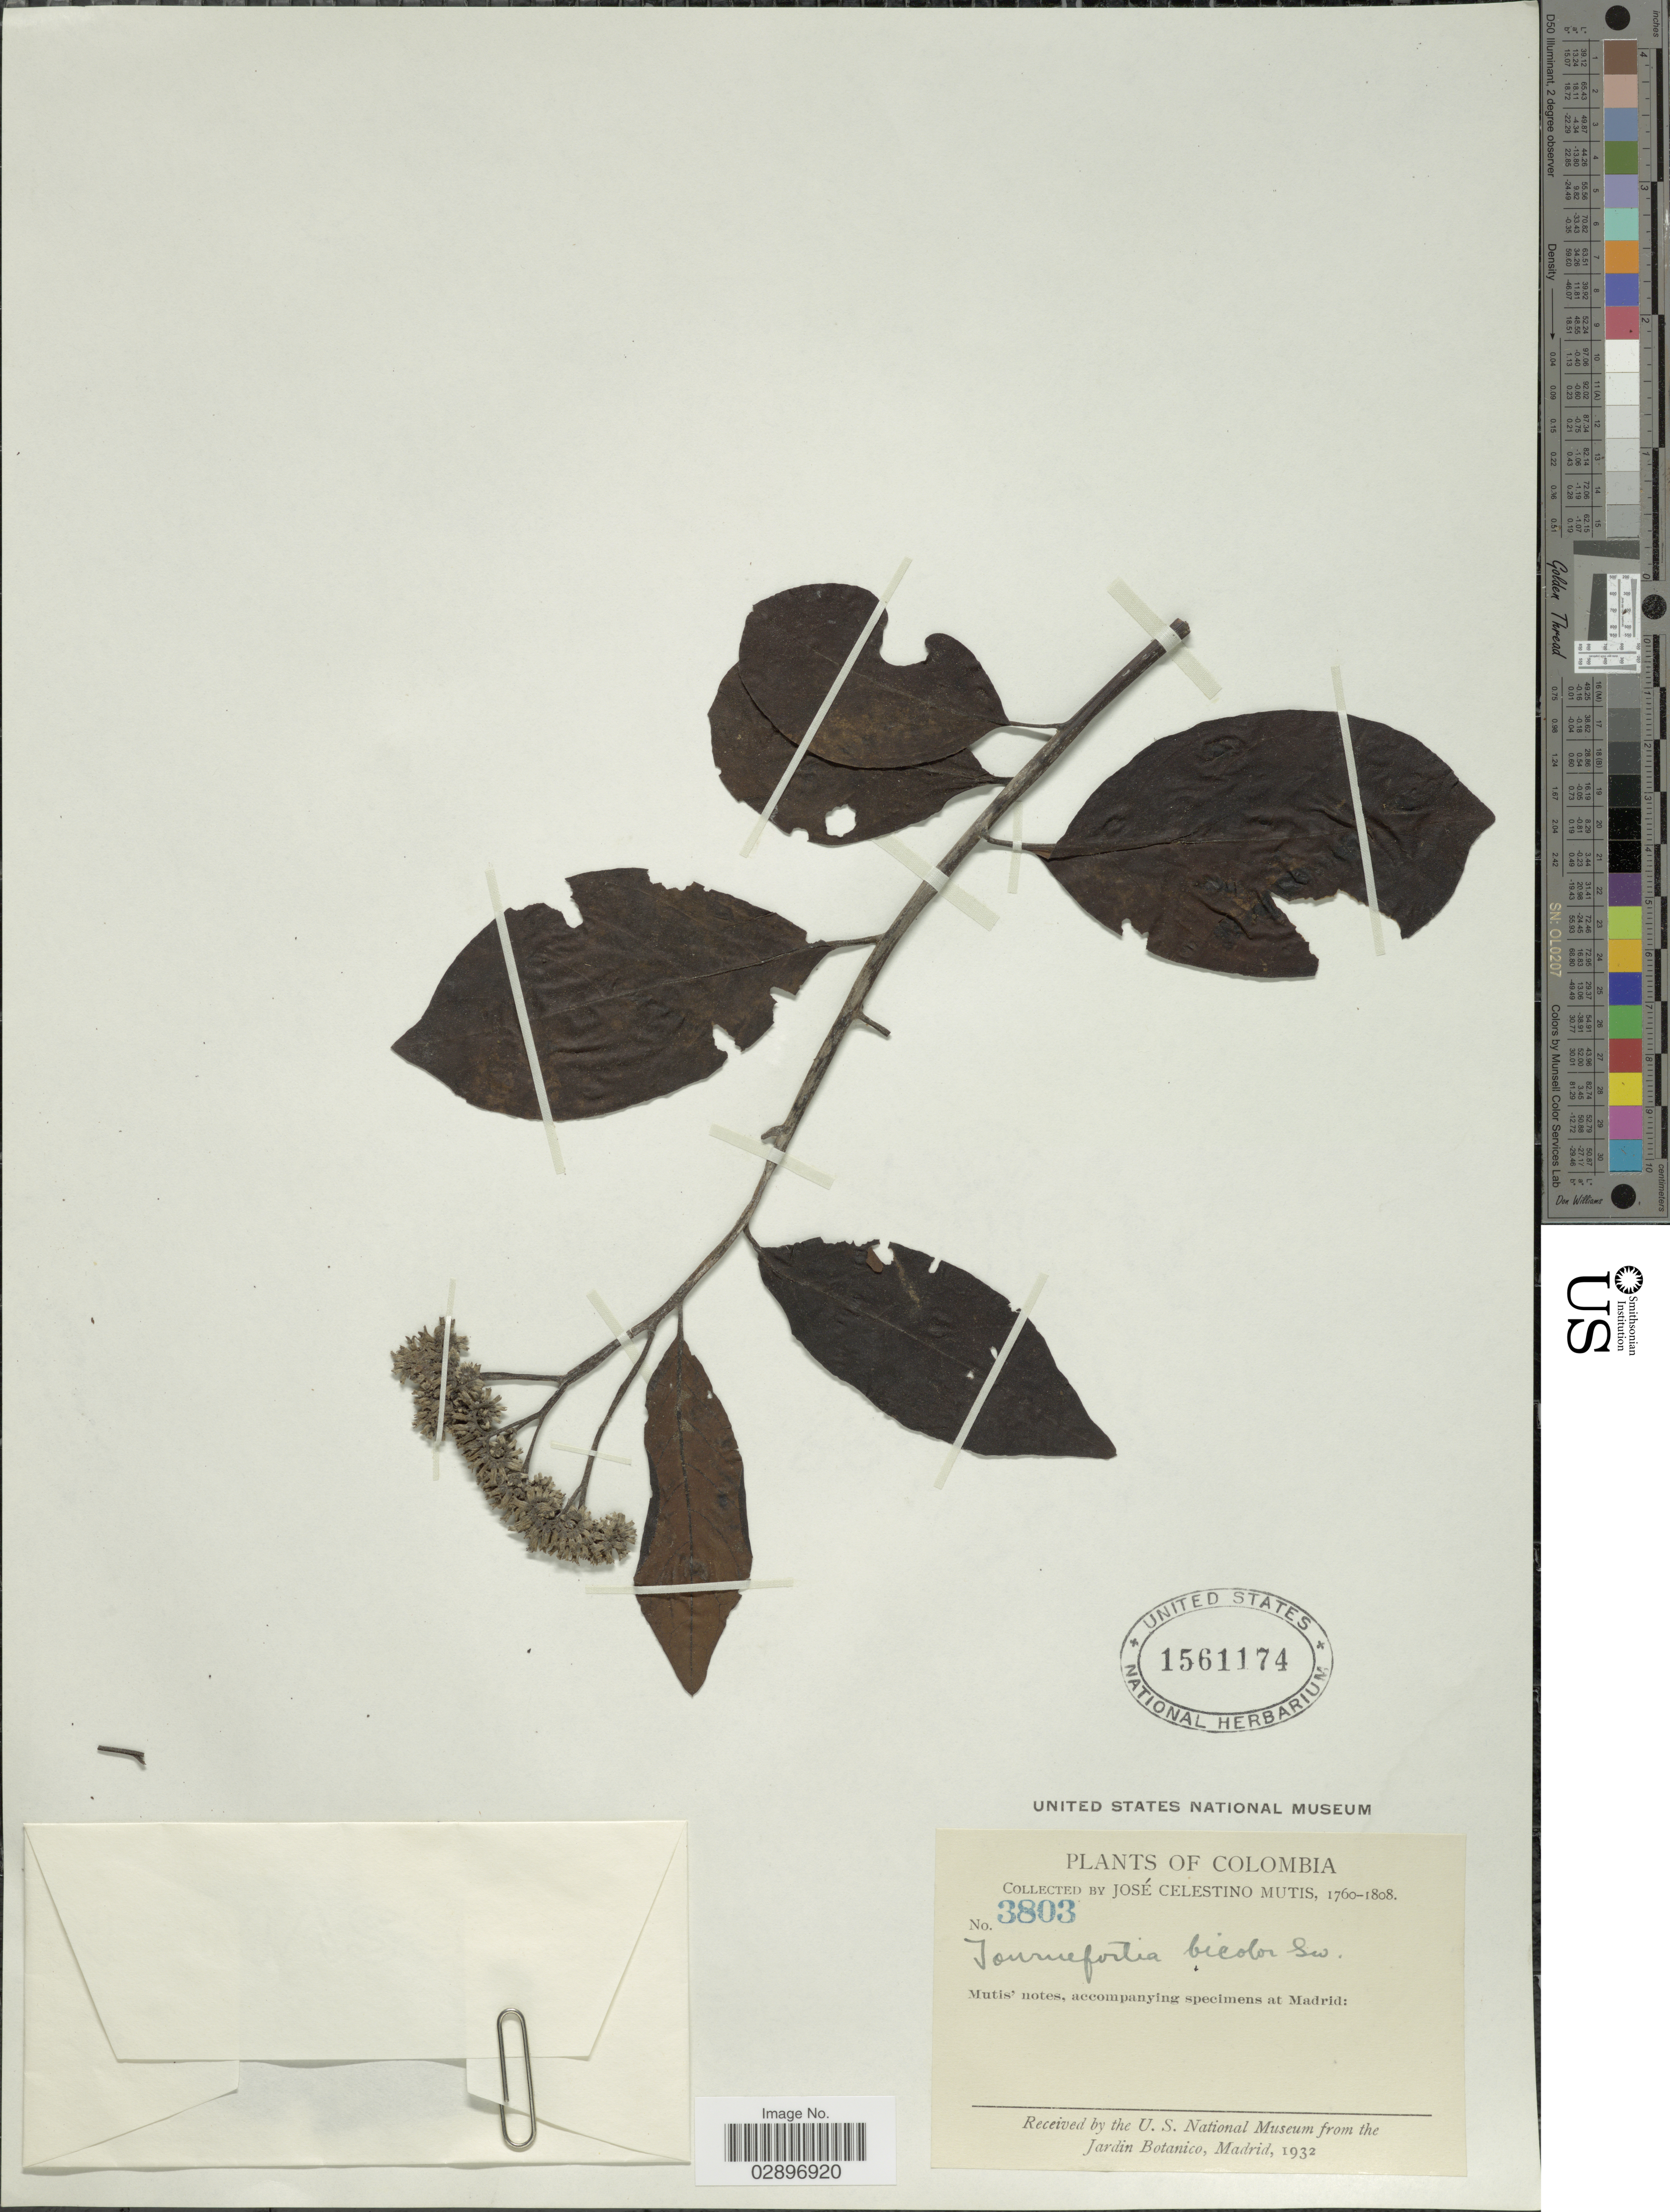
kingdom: Plantae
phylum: Tracheophyta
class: Magnoliopsida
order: Boraginales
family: Heliotropiaceae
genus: Tournefortia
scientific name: Tournefortia bicolor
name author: Sw.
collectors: J. C. B. Mutis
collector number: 3803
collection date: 1760/1808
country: Colombia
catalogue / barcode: US 1561174